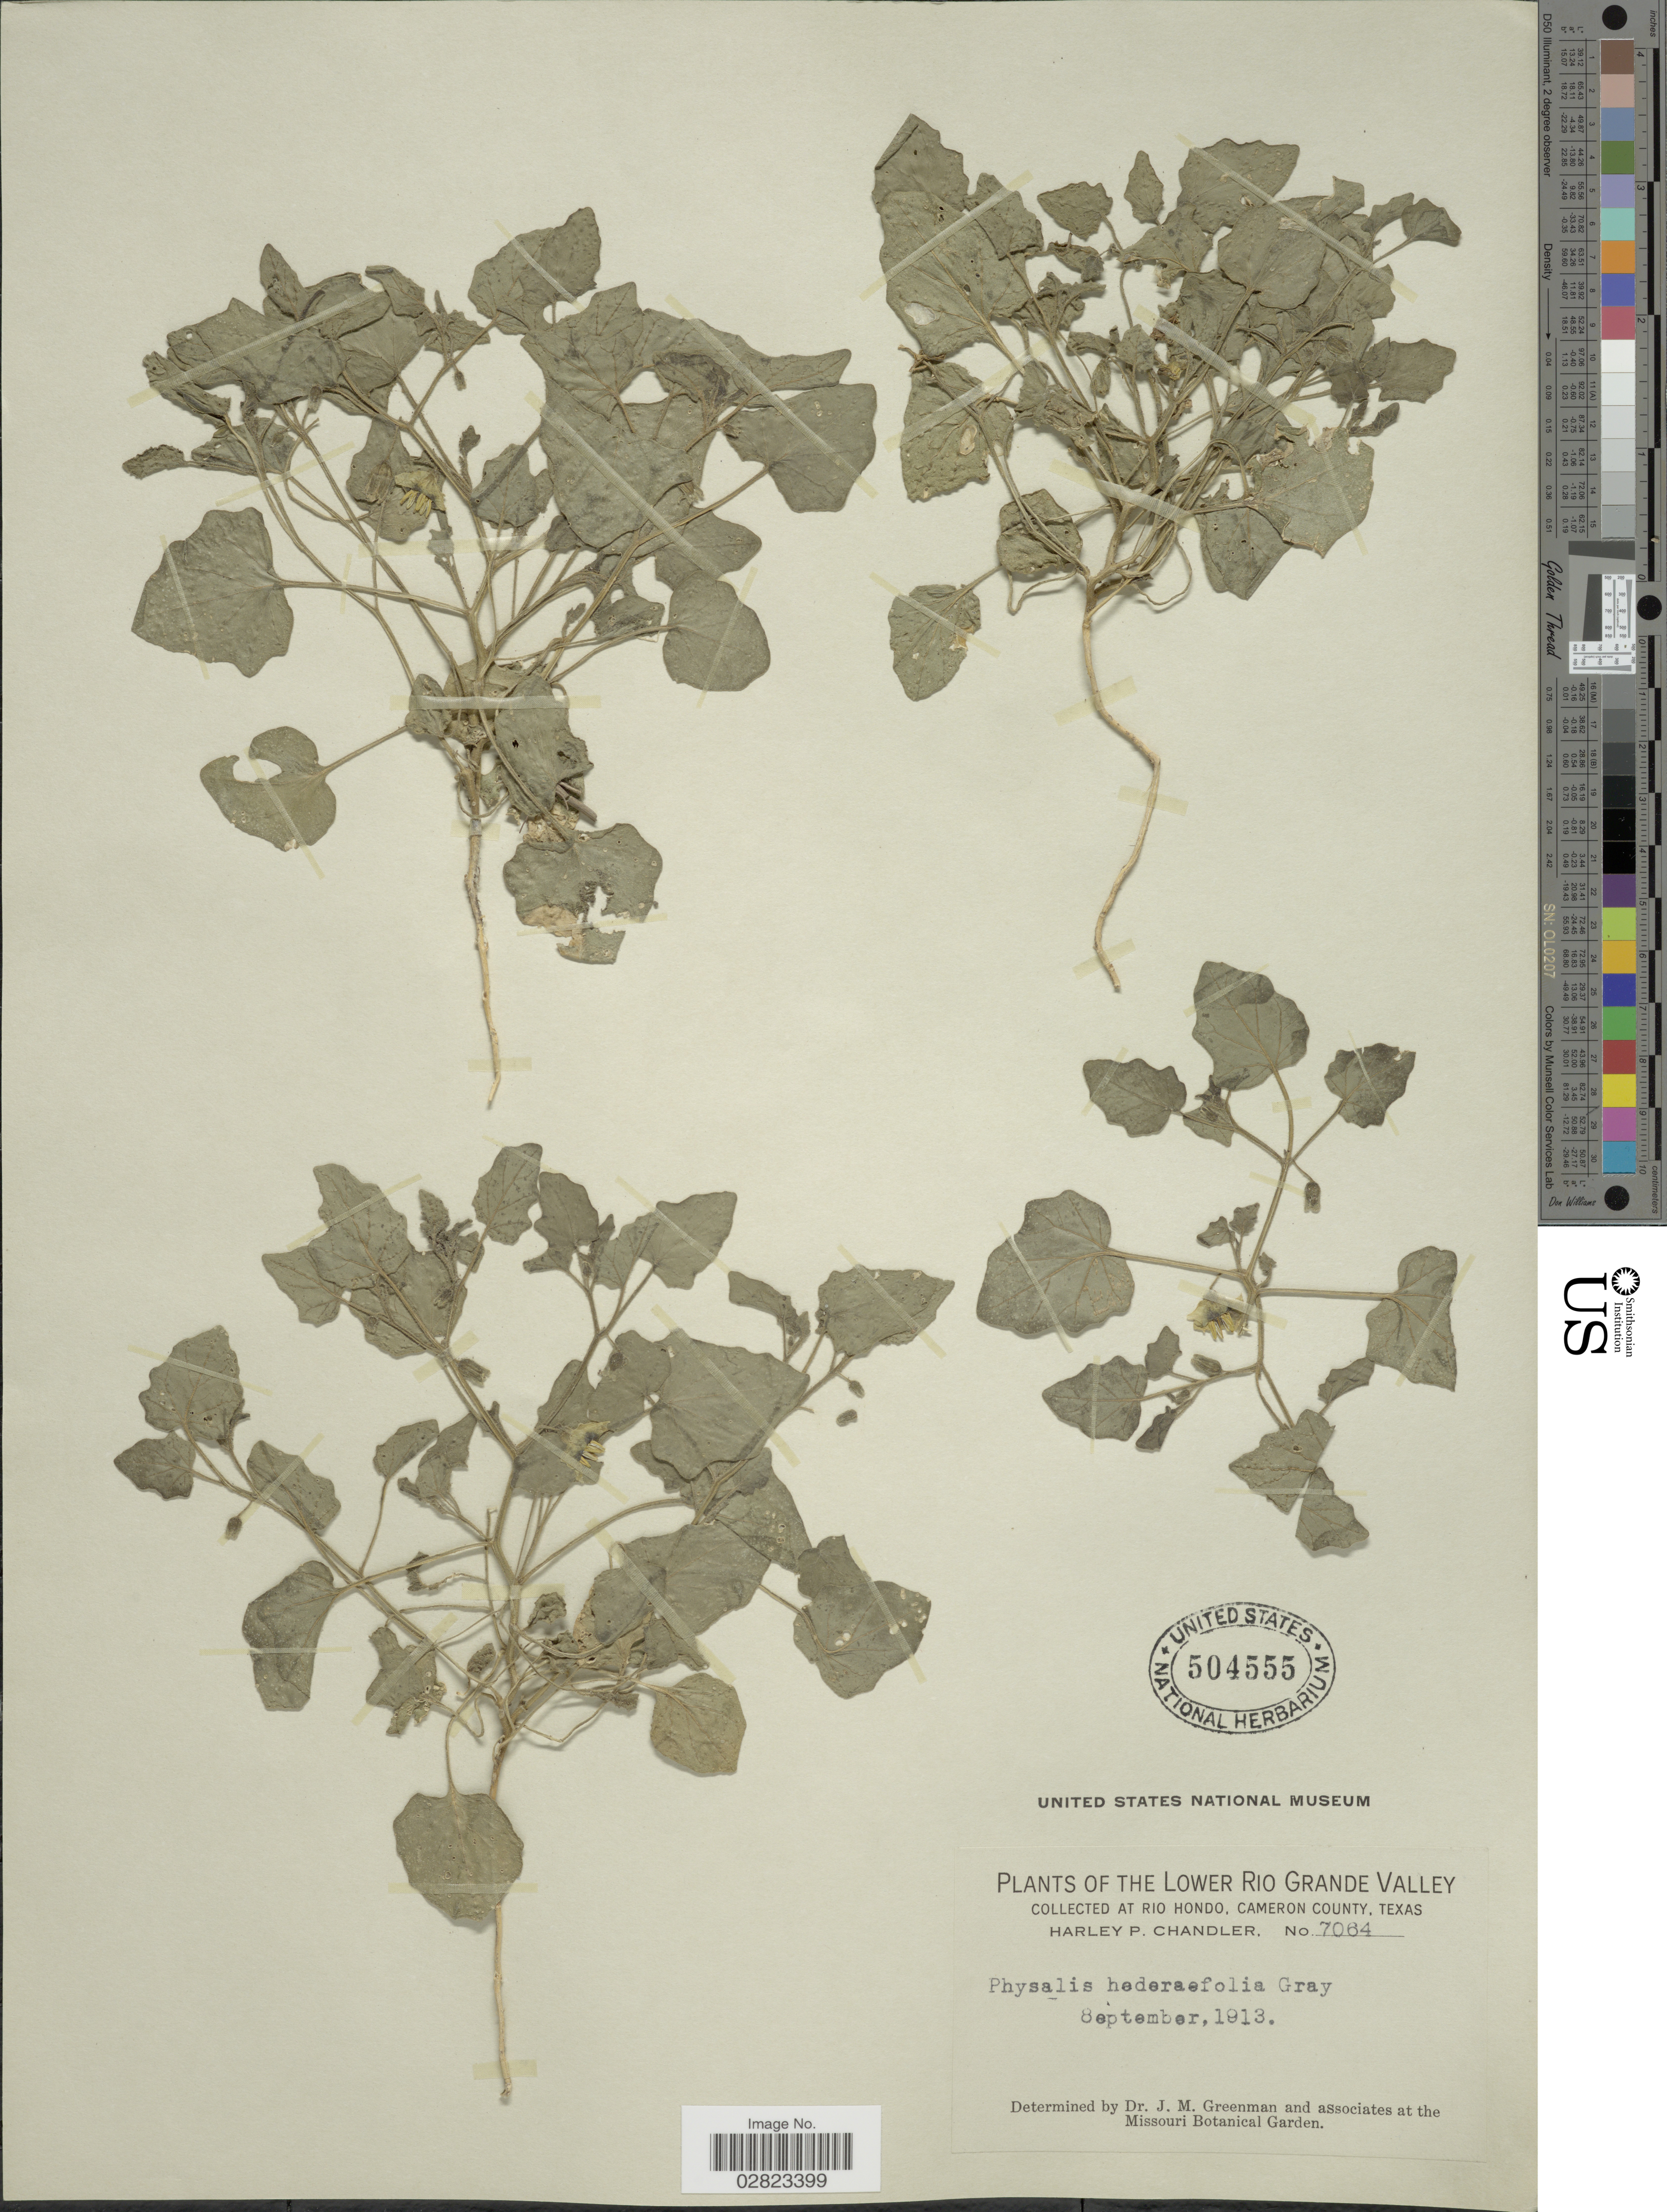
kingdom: Plantae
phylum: Tracheophyta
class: Magnoliopsida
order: Solanales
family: Solanaceae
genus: Physalis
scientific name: Physalis hederifolia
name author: A. Gray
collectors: H. Chandler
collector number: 7064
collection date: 1913-09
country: United States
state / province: Texas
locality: Lower Rio Grande Valley, collected at Rio Hondo, Cameron County.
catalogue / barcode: US 504555